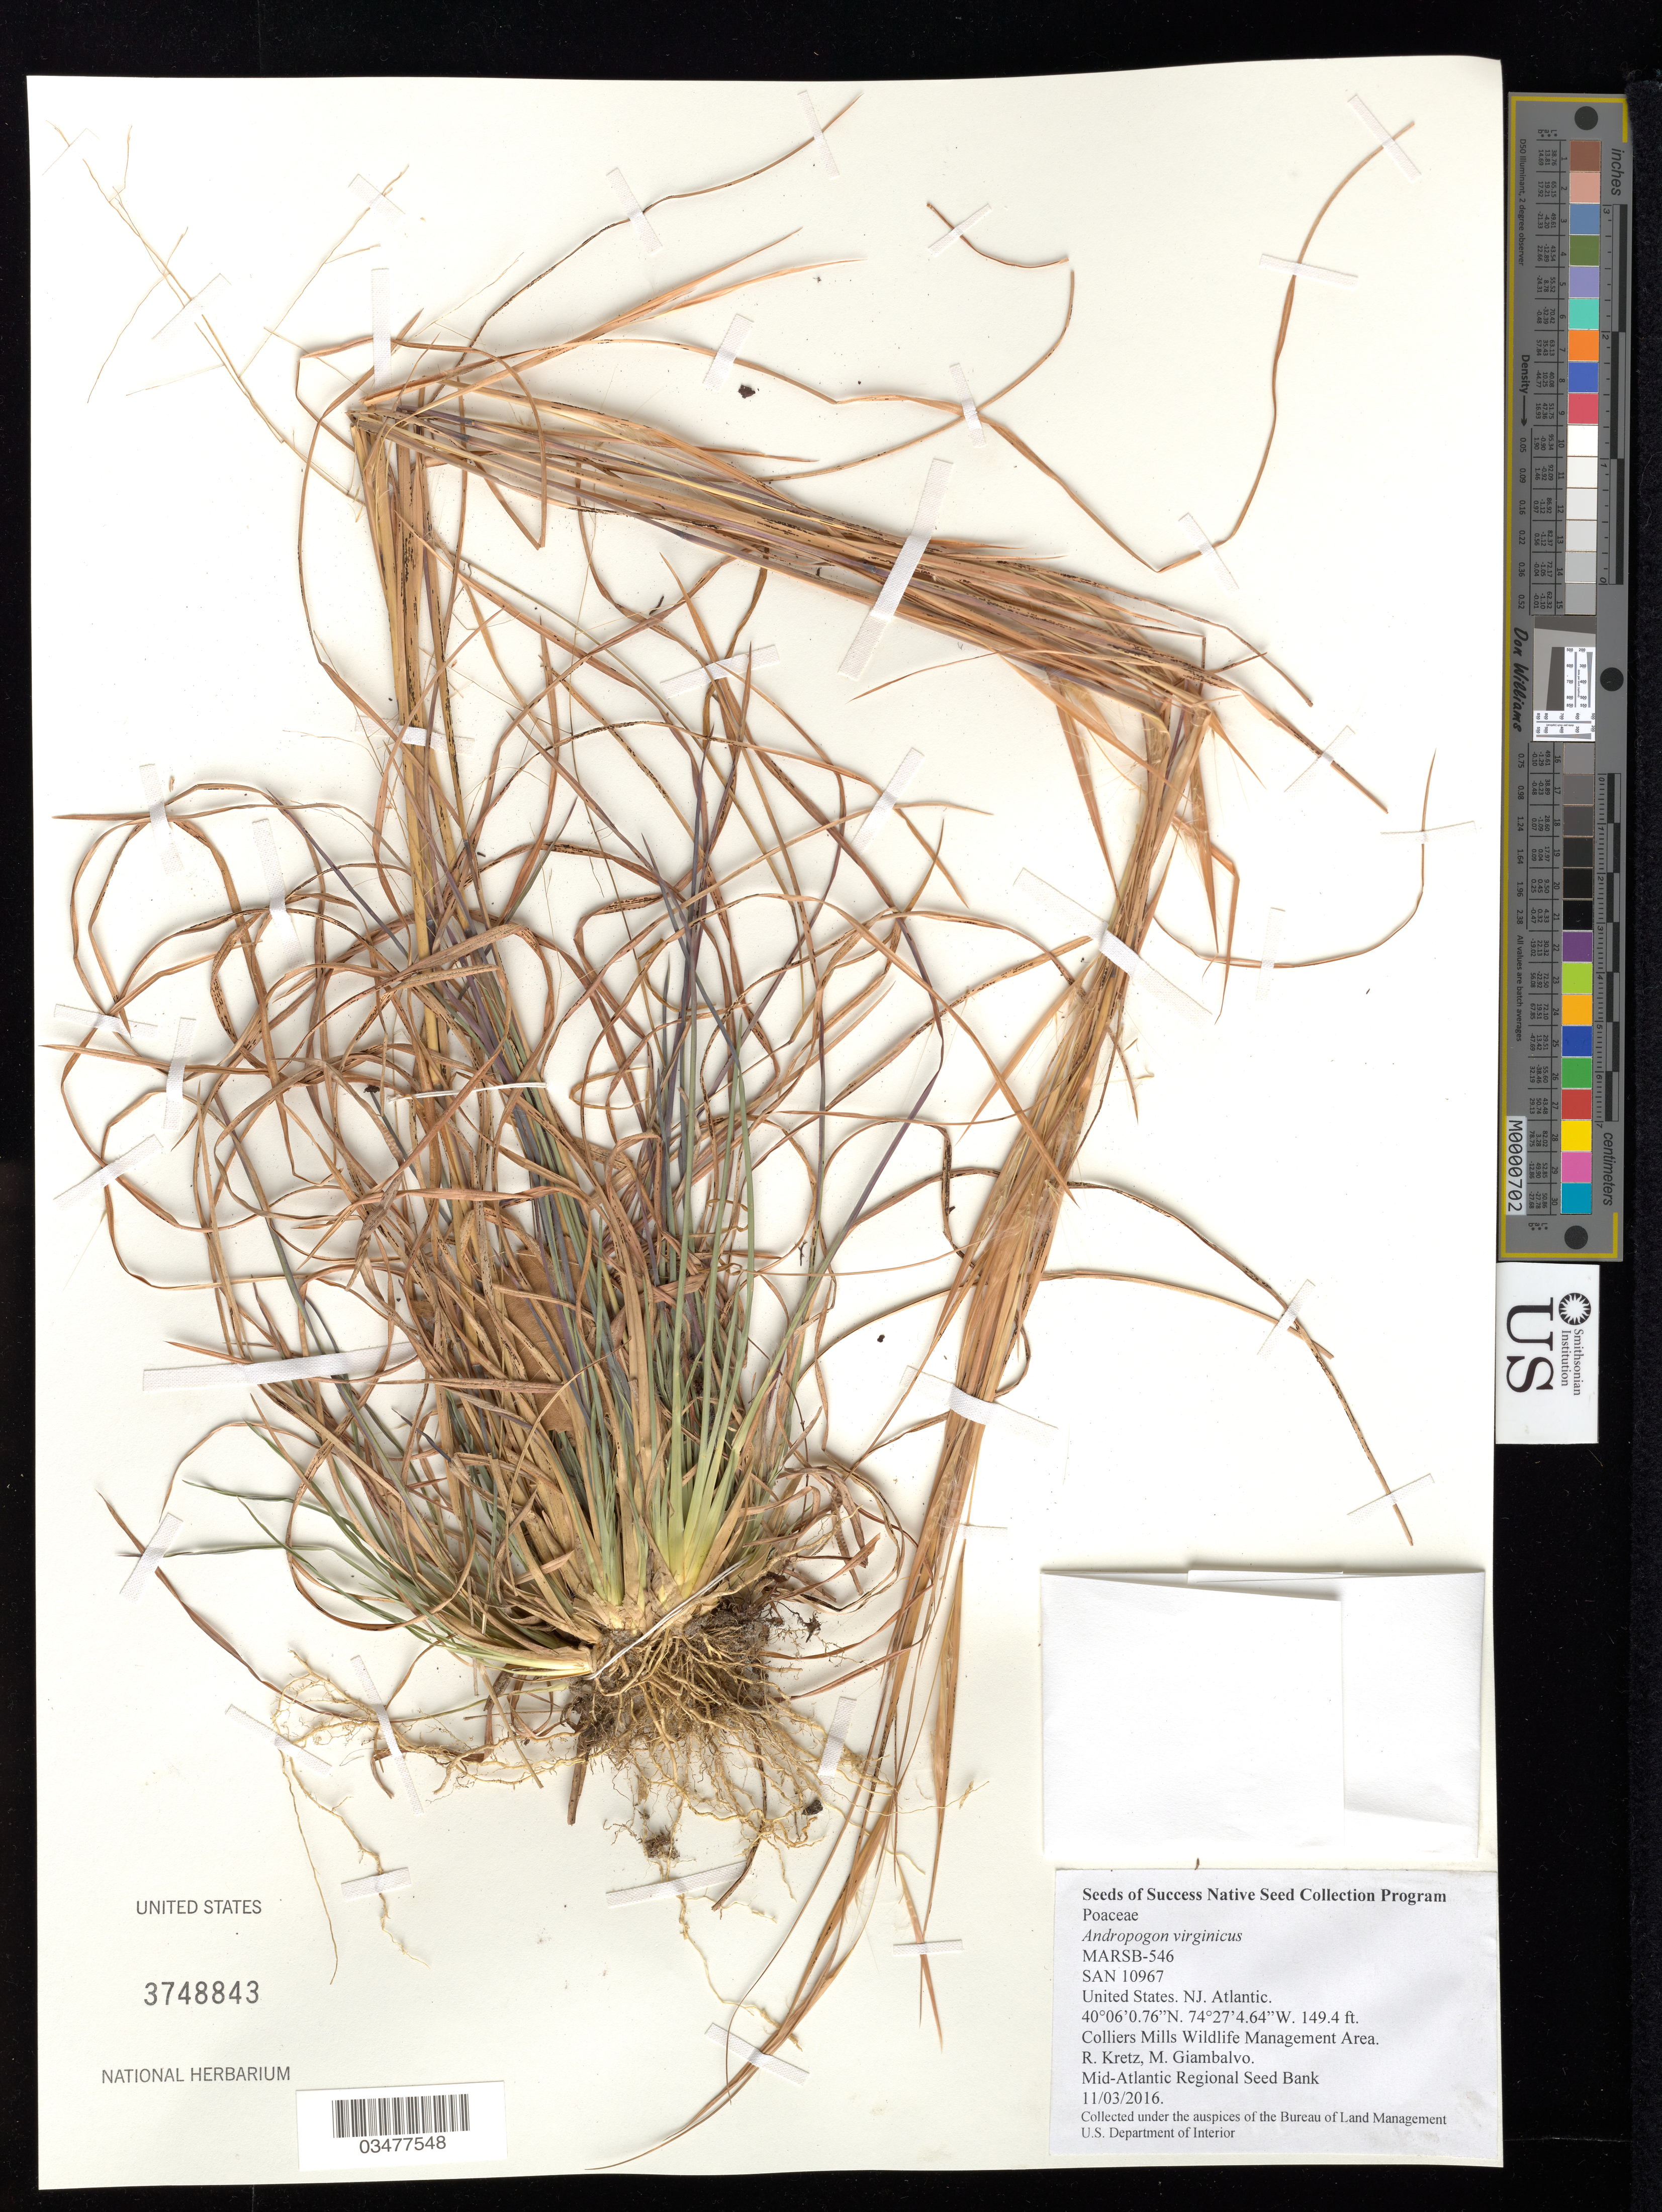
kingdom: Plantae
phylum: Tracheophyta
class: Liliopsida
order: Poales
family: Poaceae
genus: Andropogon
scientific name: Andropogon virginicus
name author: L.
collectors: R. Kretz & M. Giambalvo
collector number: MARSB-546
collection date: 2016-11-03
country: United States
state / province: New Jersey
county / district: Atlantic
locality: Colliers Mills Wildlife Management Area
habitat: pitch pine lowlands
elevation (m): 45.5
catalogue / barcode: US 3748843